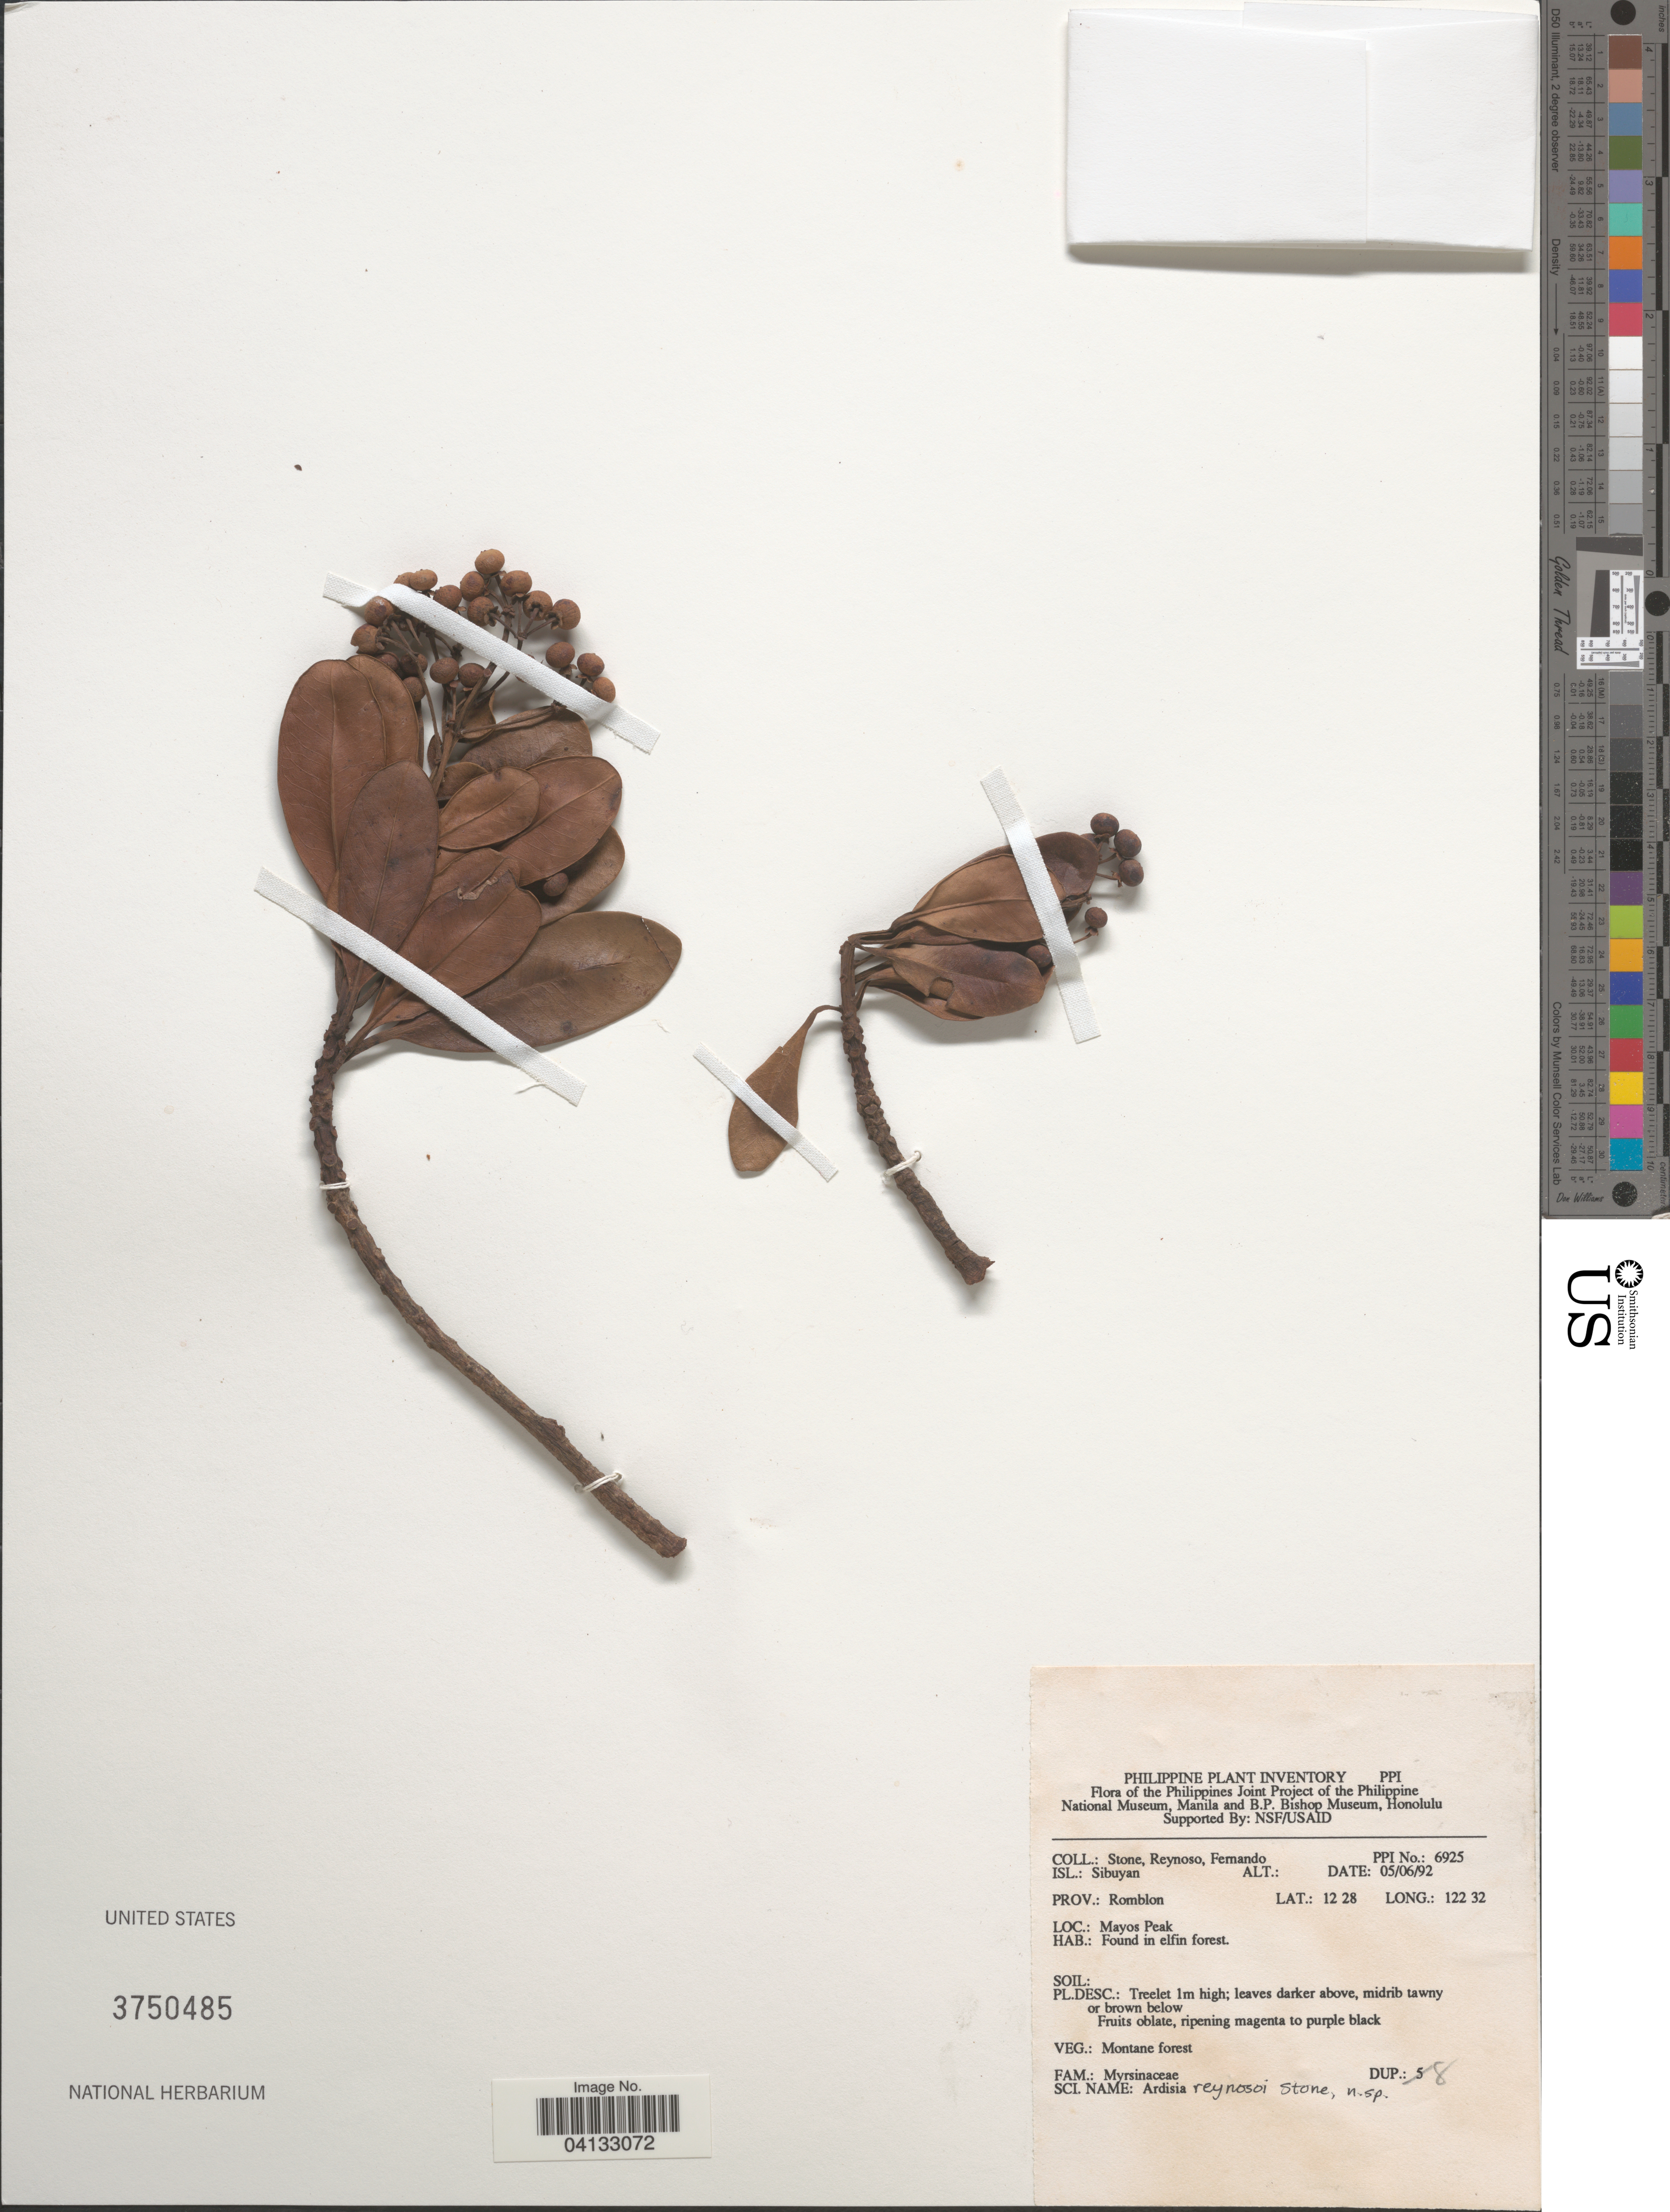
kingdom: Plantae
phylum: Tracheophyta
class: Magnoliopsida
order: Ericales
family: Primulaceae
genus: Ardisia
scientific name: Ardisia reynosoi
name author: B.C. Stone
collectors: -. Stone, E. Reynoso & -- Fernando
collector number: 6925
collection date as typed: Transcribed d/m/y: 5/6/92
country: Philippines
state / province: Western Visayas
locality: Isl.: Sibuyan. Prov.: Romblon. Mayos Peak.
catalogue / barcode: US 3750485